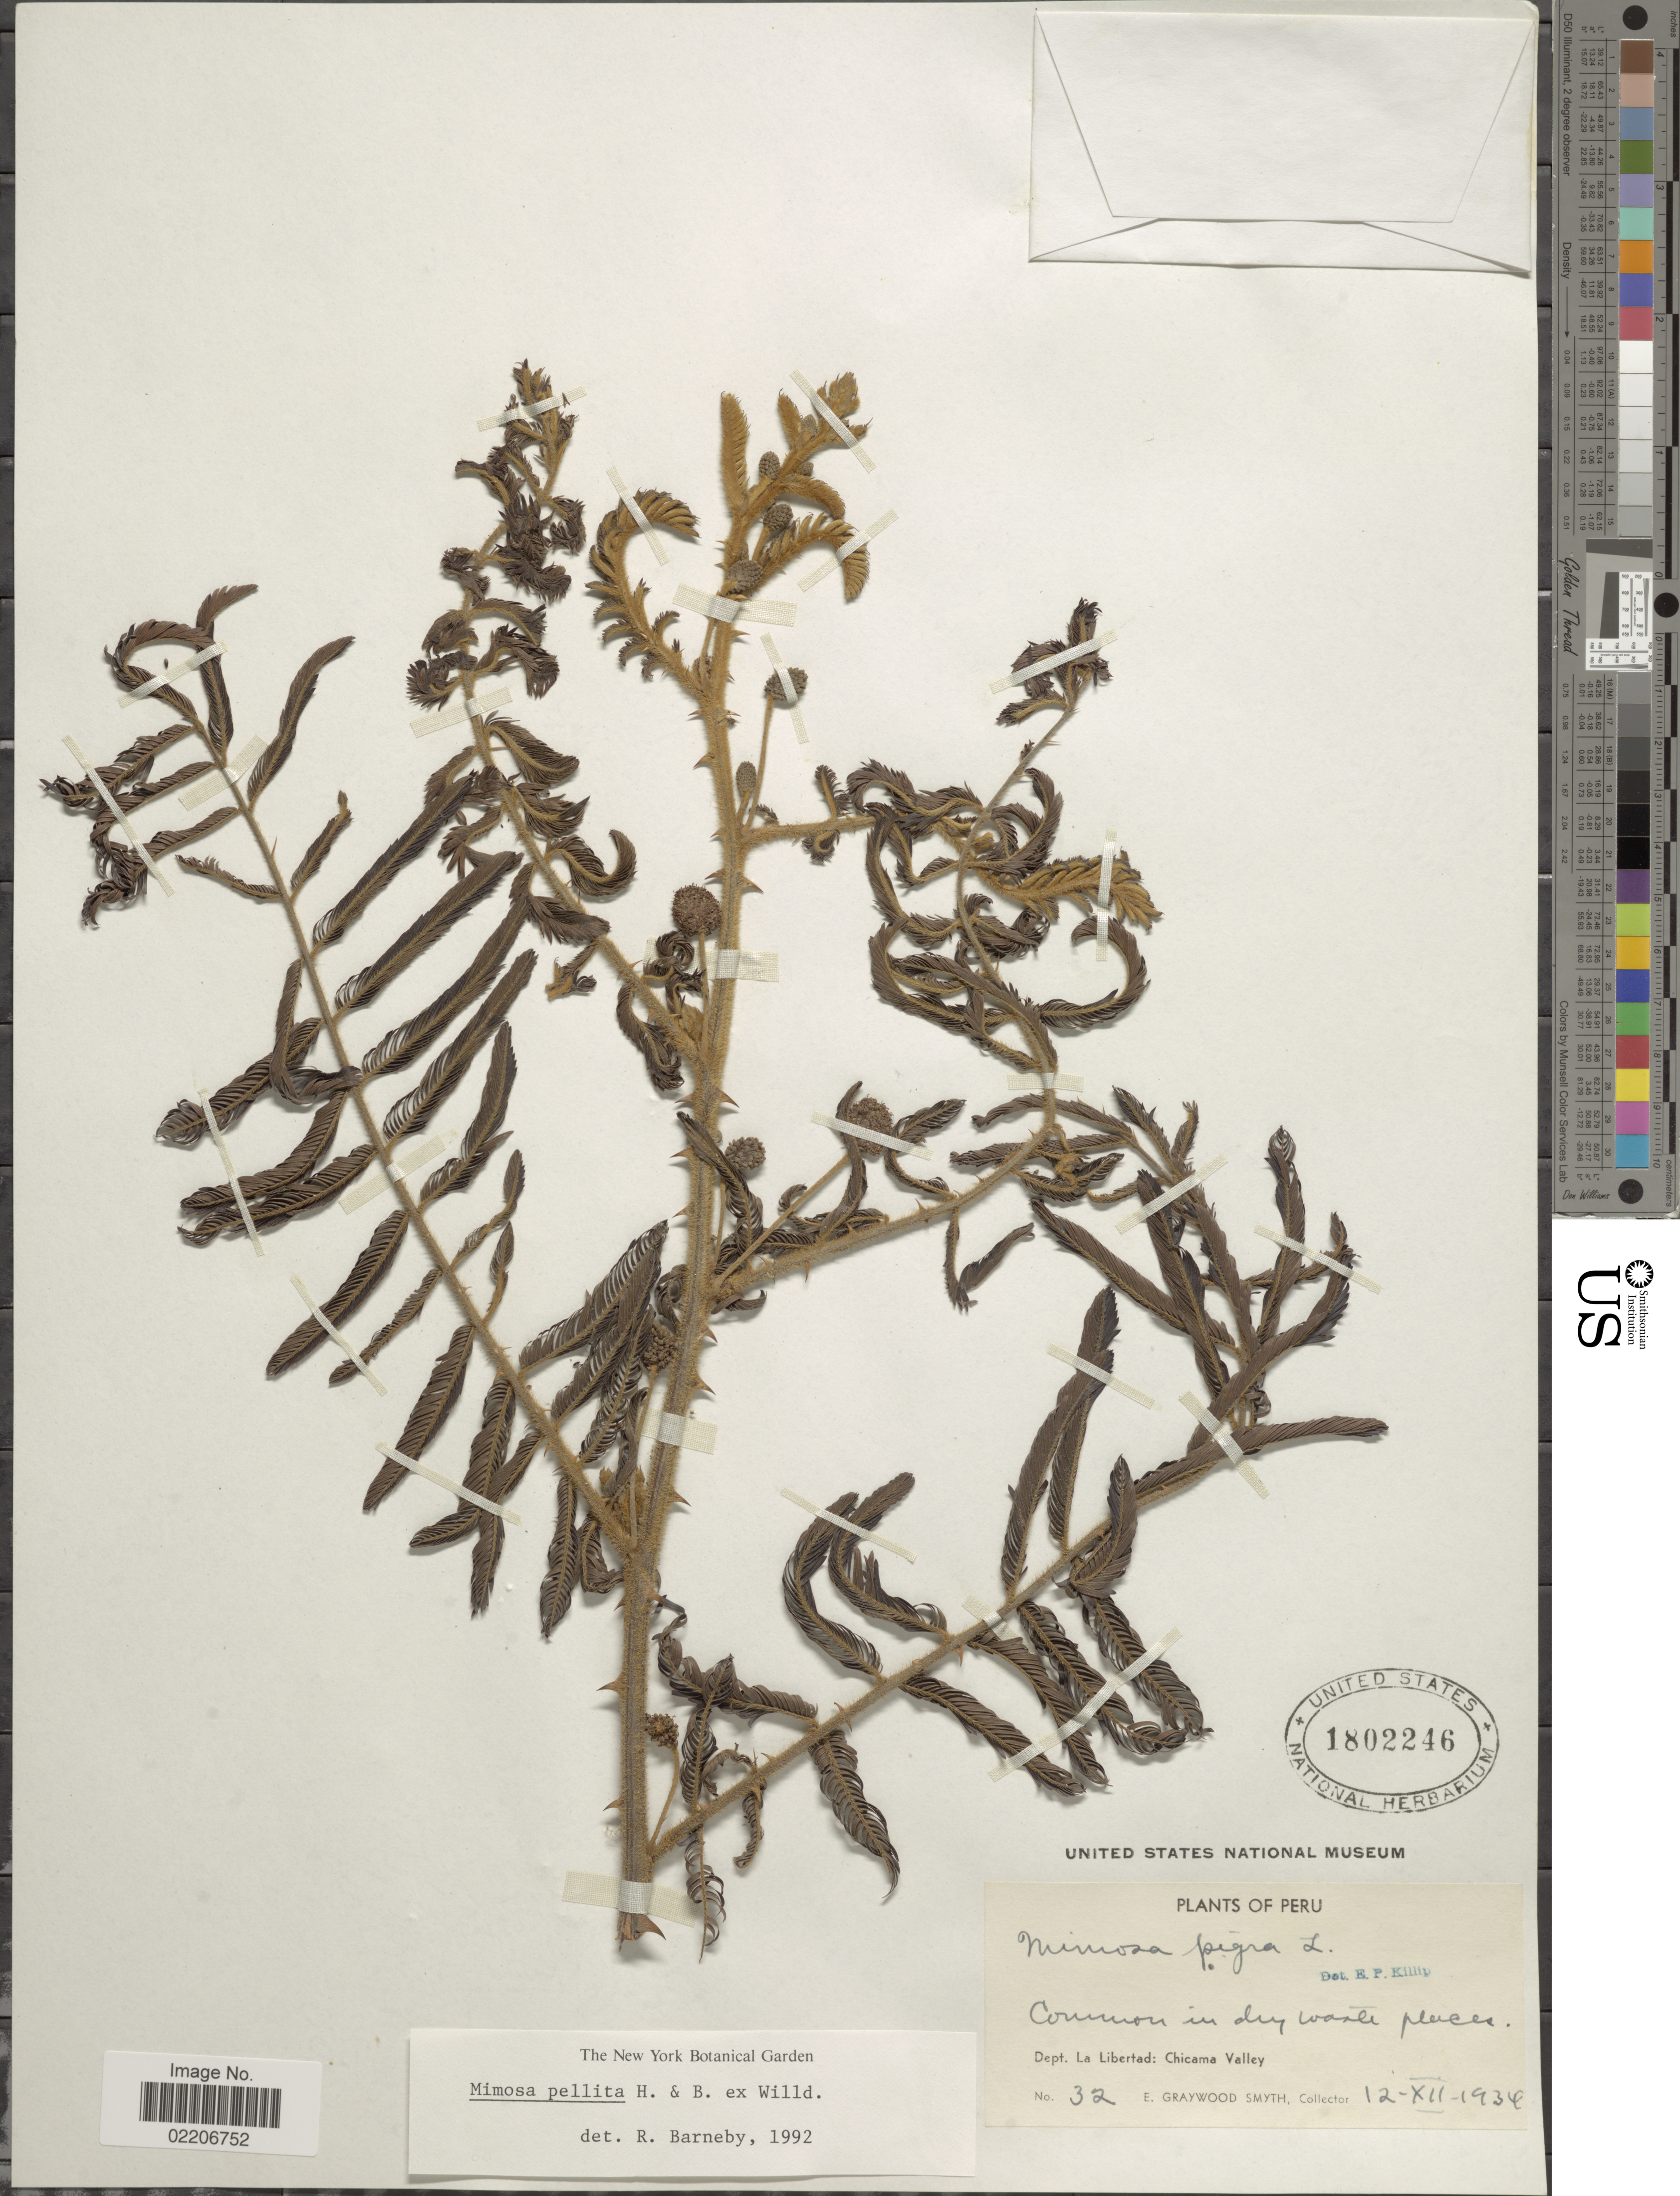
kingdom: Plantae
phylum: Tracheophyta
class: Magnoliopsida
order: Fabales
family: Fabaceae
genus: Mimosa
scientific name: Mimosa pellita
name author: Humb. & Bonpl. ex Willd.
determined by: Barneby, Rupert C., (NY)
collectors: E. G. Smyth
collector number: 32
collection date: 1934-12-12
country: Peru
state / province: La Libertad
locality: Chicama Valley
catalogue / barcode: US 1802246